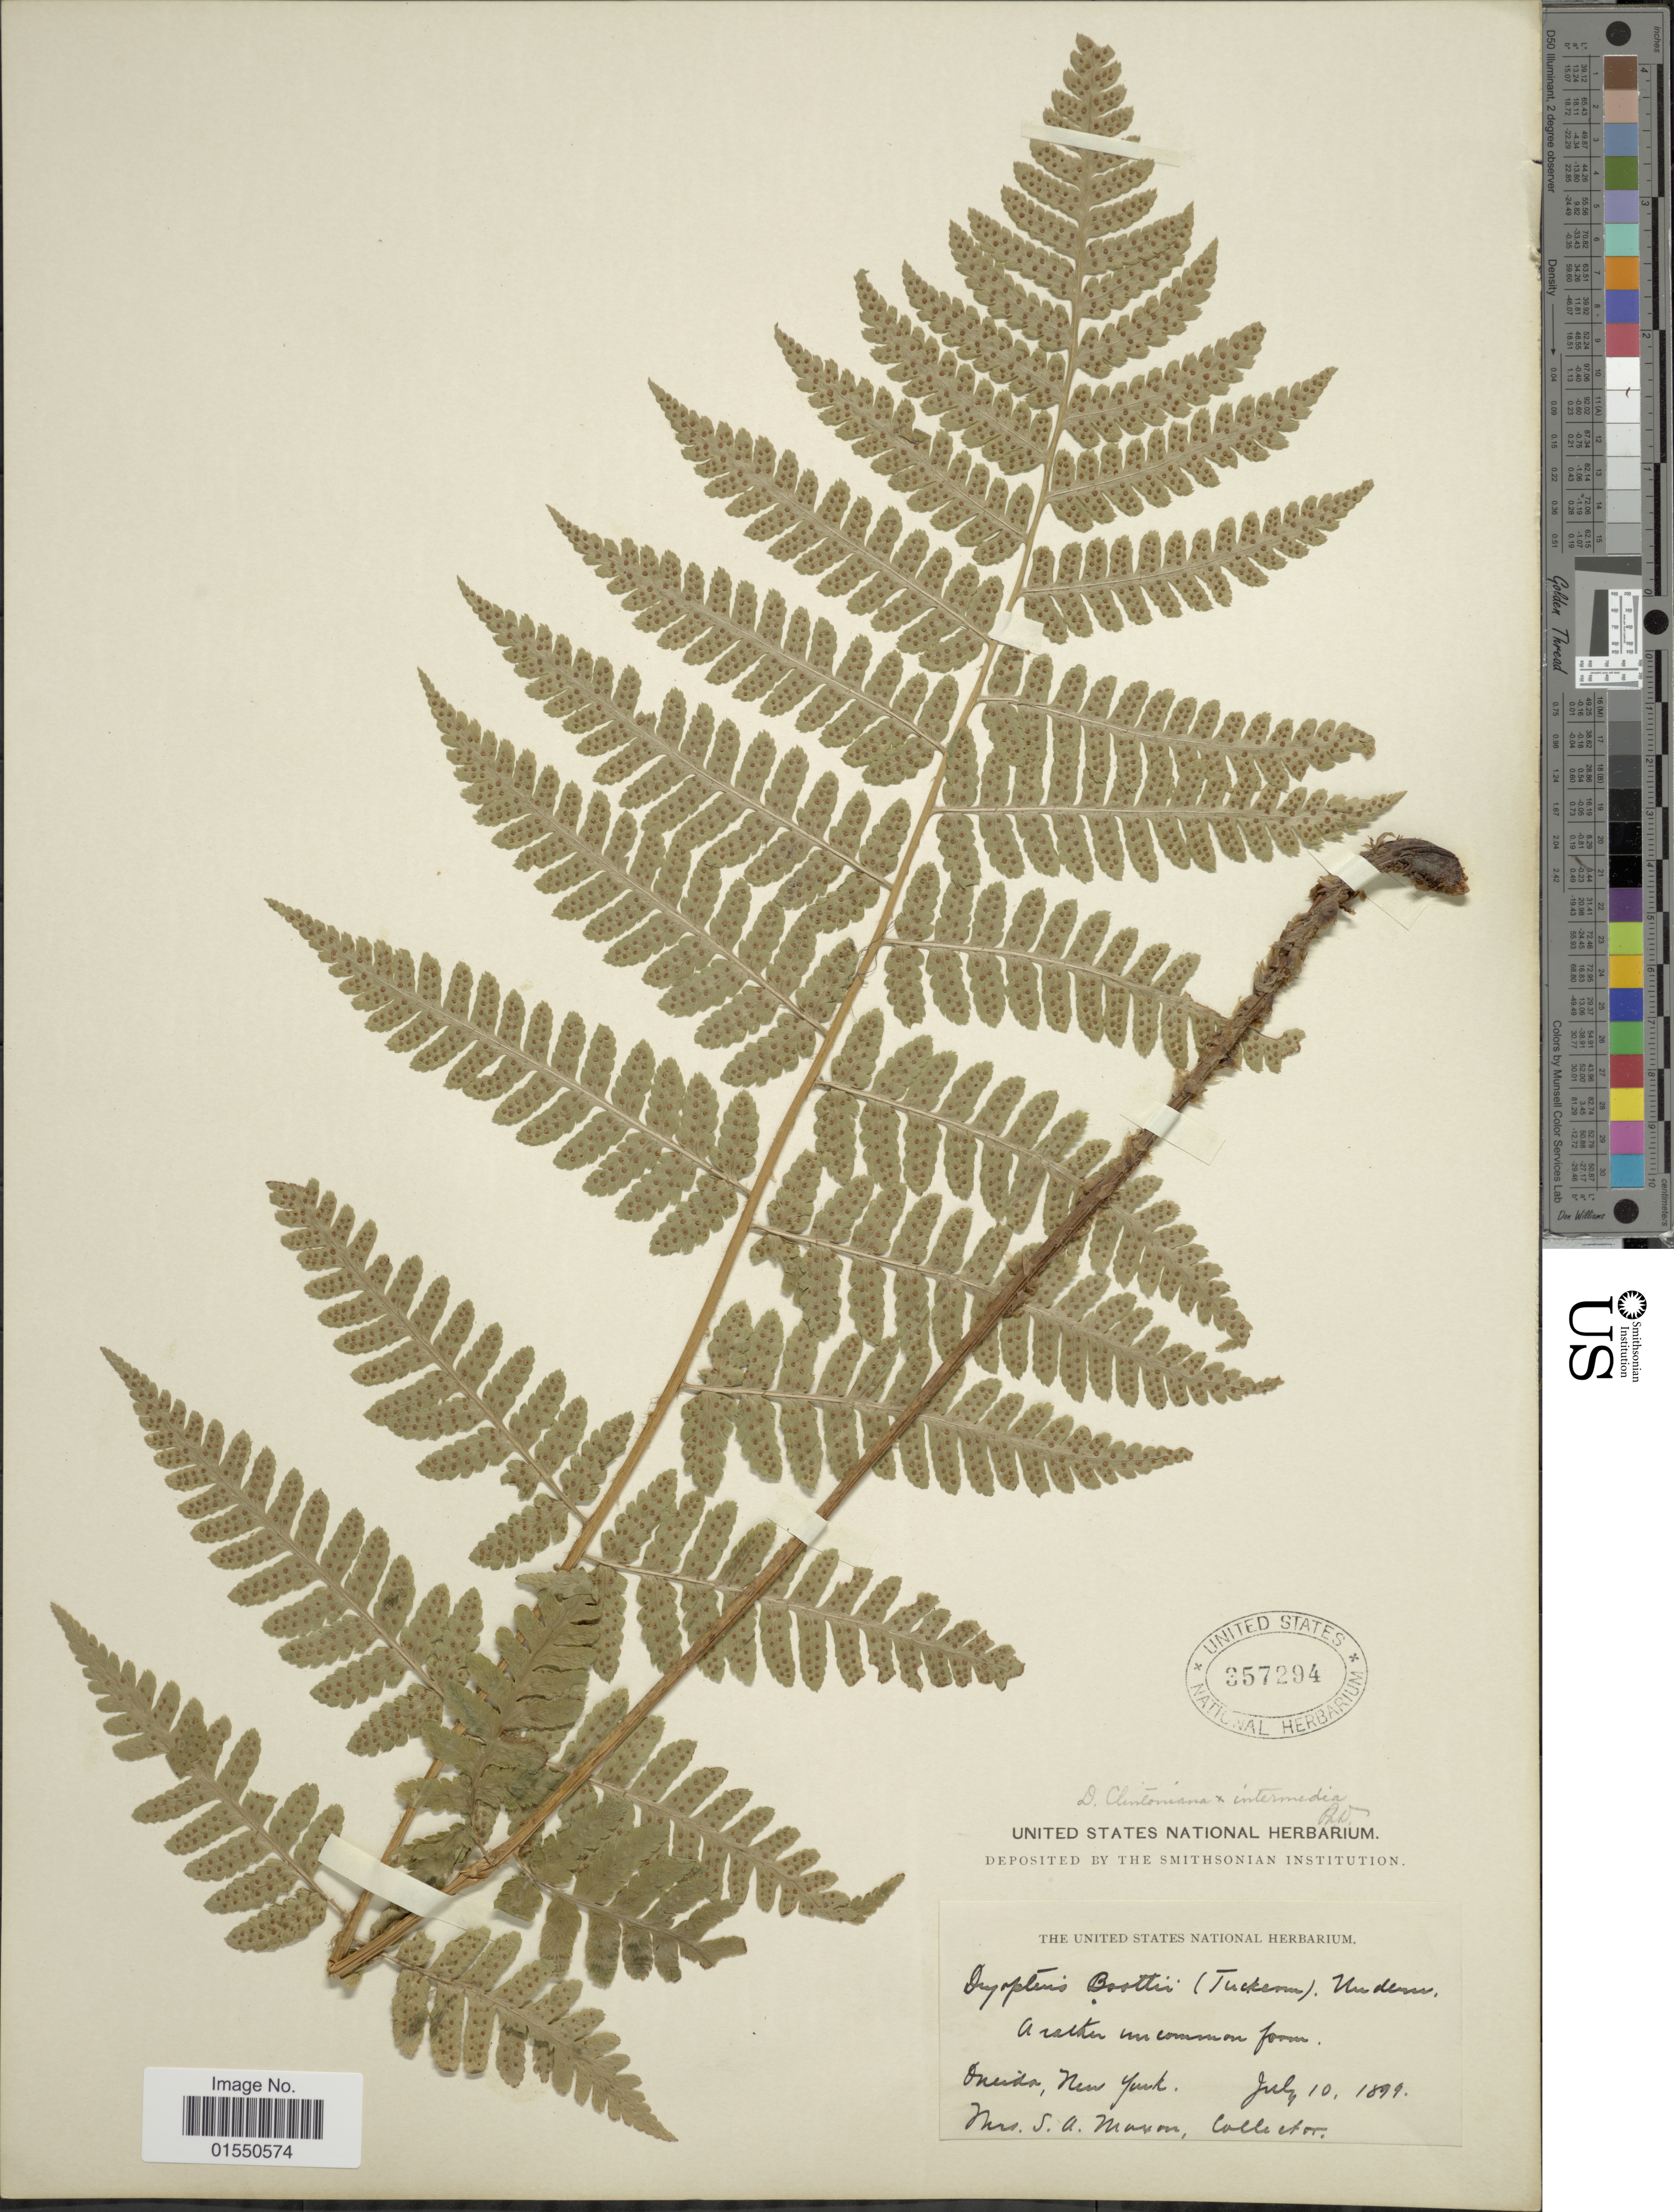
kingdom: Plantae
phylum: Tracheophyta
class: Polypodiopsida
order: Polypodiales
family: Dryopteridaceae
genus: Dryopteris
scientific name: Dryopteris x dowellii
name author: (Farw.) Wherry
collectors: S. A. Maxon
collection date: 1899-07-10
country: United States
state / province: New York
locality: Oneida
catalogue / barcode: US 357294